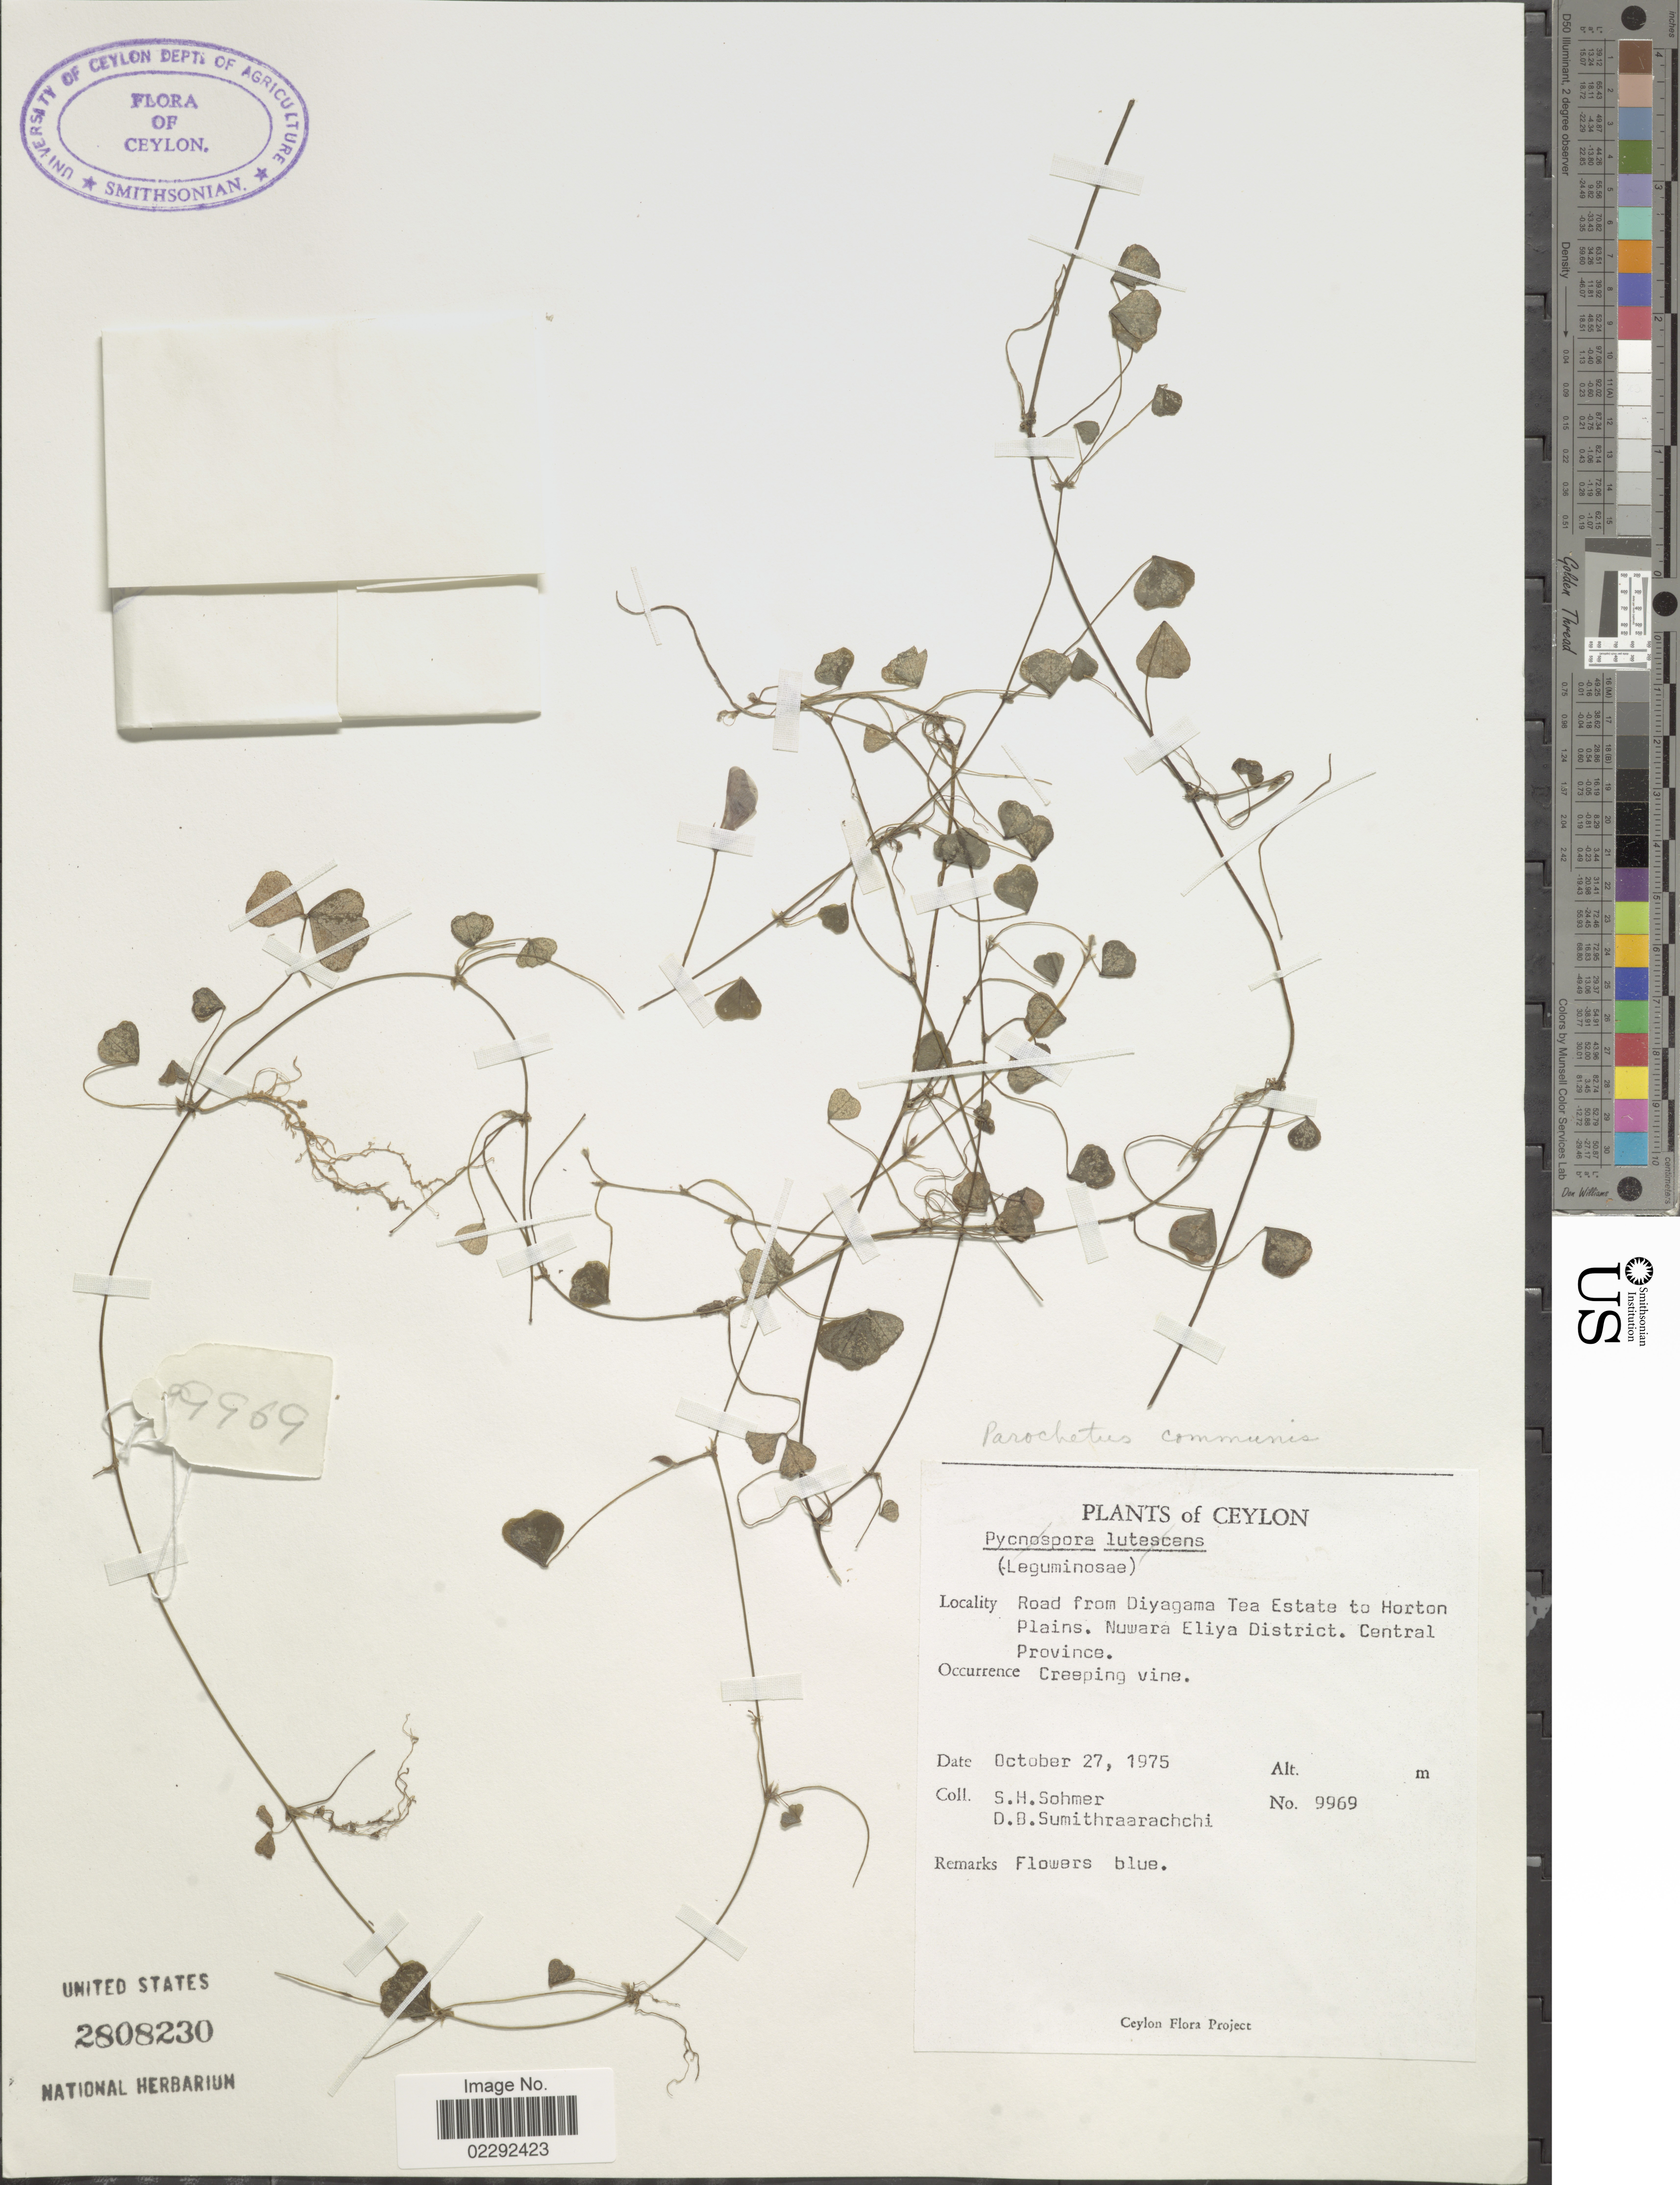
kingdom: Plantae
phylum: Tracheophyta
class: Magnoliopsida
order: Fabales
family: Fabaceae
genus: Parochetus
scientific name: Parochetus communis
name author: Buch.-Ham. ex D. Don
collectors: S. H. Sohmer & D. B. Sumithraarachchi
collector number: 9969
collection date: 1975-10-27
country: Sri Lanka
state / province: Central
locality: Ceylon. Road from Diyagama Tea Estate to Horton Plains. Nuwara Eliya District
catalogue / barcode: US 2808230